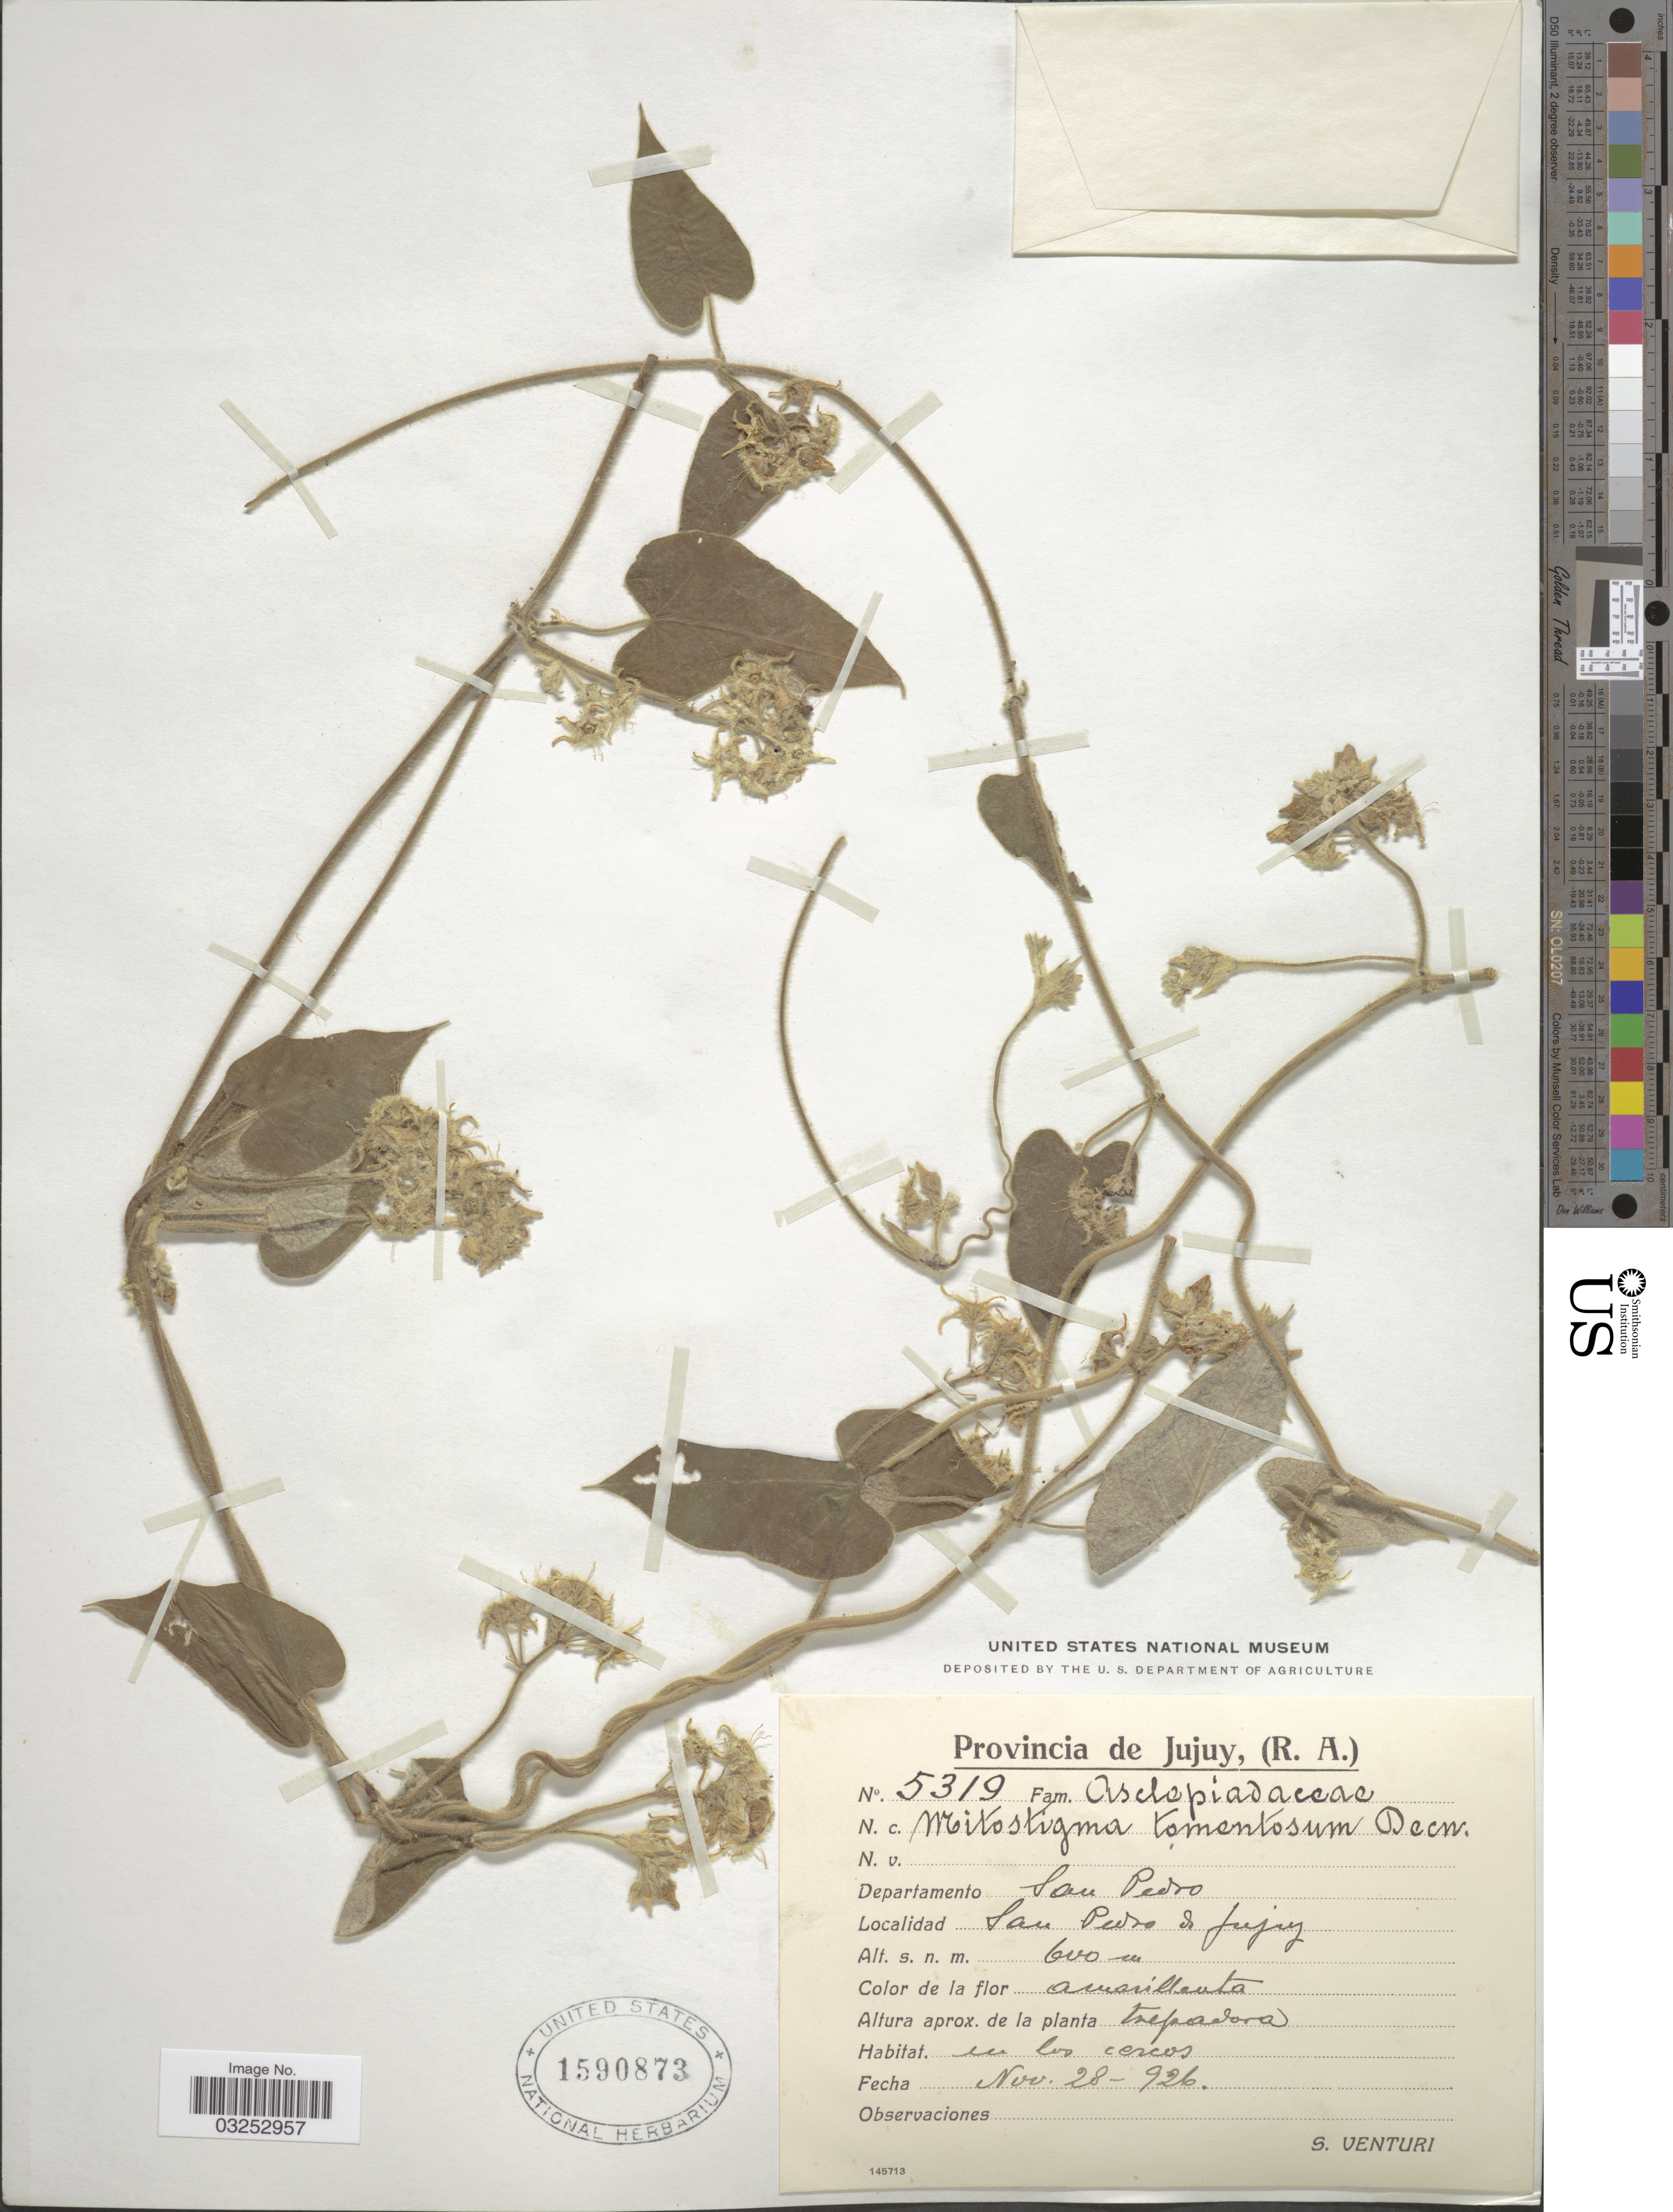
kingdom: Plantae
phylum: Tracheophyta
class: Magnoliopsida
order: Gentianales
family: Apocynaceae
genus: Mitostigma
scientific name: Mitostigma tomentosum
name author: Decne.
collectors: S. Venturi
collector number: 5319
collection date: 1926-11-28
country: Argentina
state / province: Jujuy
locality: Provincia de Jujuy, (R.A.) Departamento San Pedro, San Pedro de Jujuy.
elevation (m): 600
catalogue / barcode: US 1590873